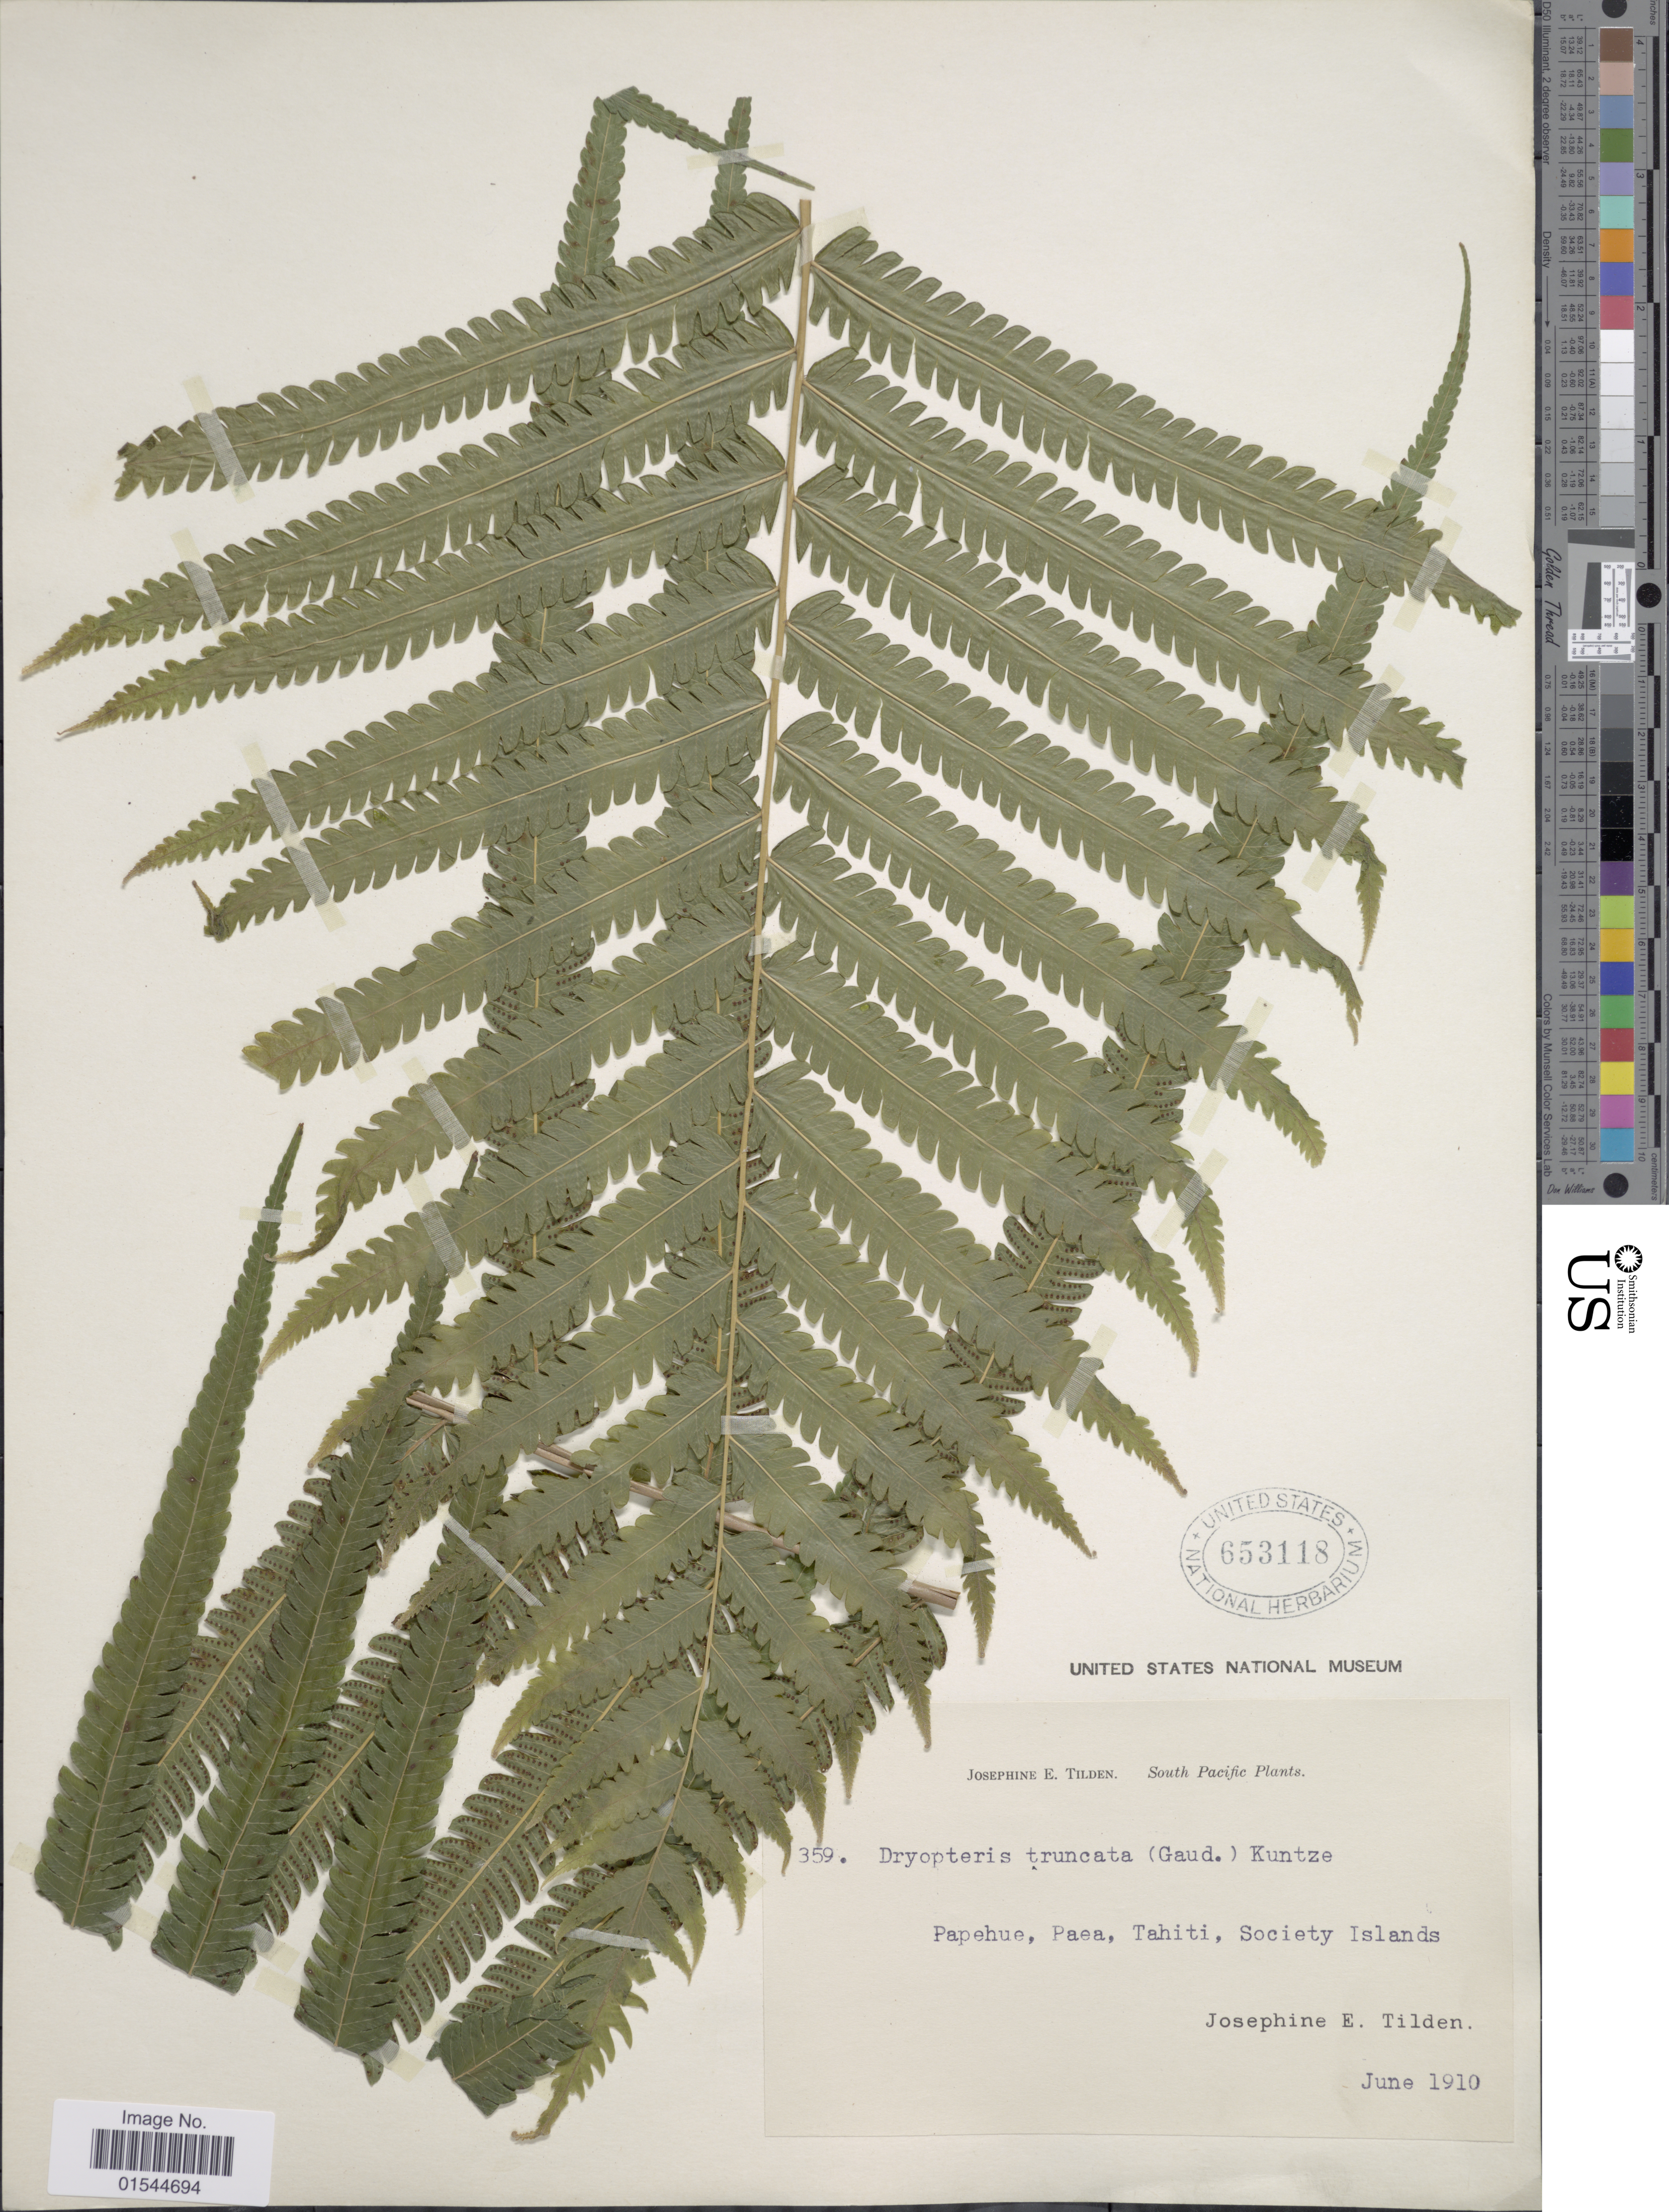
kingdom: Plantae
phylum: Tracheophyta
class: Polypodiopsida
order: Polypodiales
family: Thelypteridaceae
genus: Amphineuron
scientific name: Amphineuron tildeniae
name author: Holttum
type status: Isotype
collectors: J. E. Tilden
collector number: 359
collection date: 1910-06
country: French Polynesia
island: Tahiti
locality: South Pacific, Paphue, Paea, Tahiti, Society Islands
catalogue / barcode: US 653118